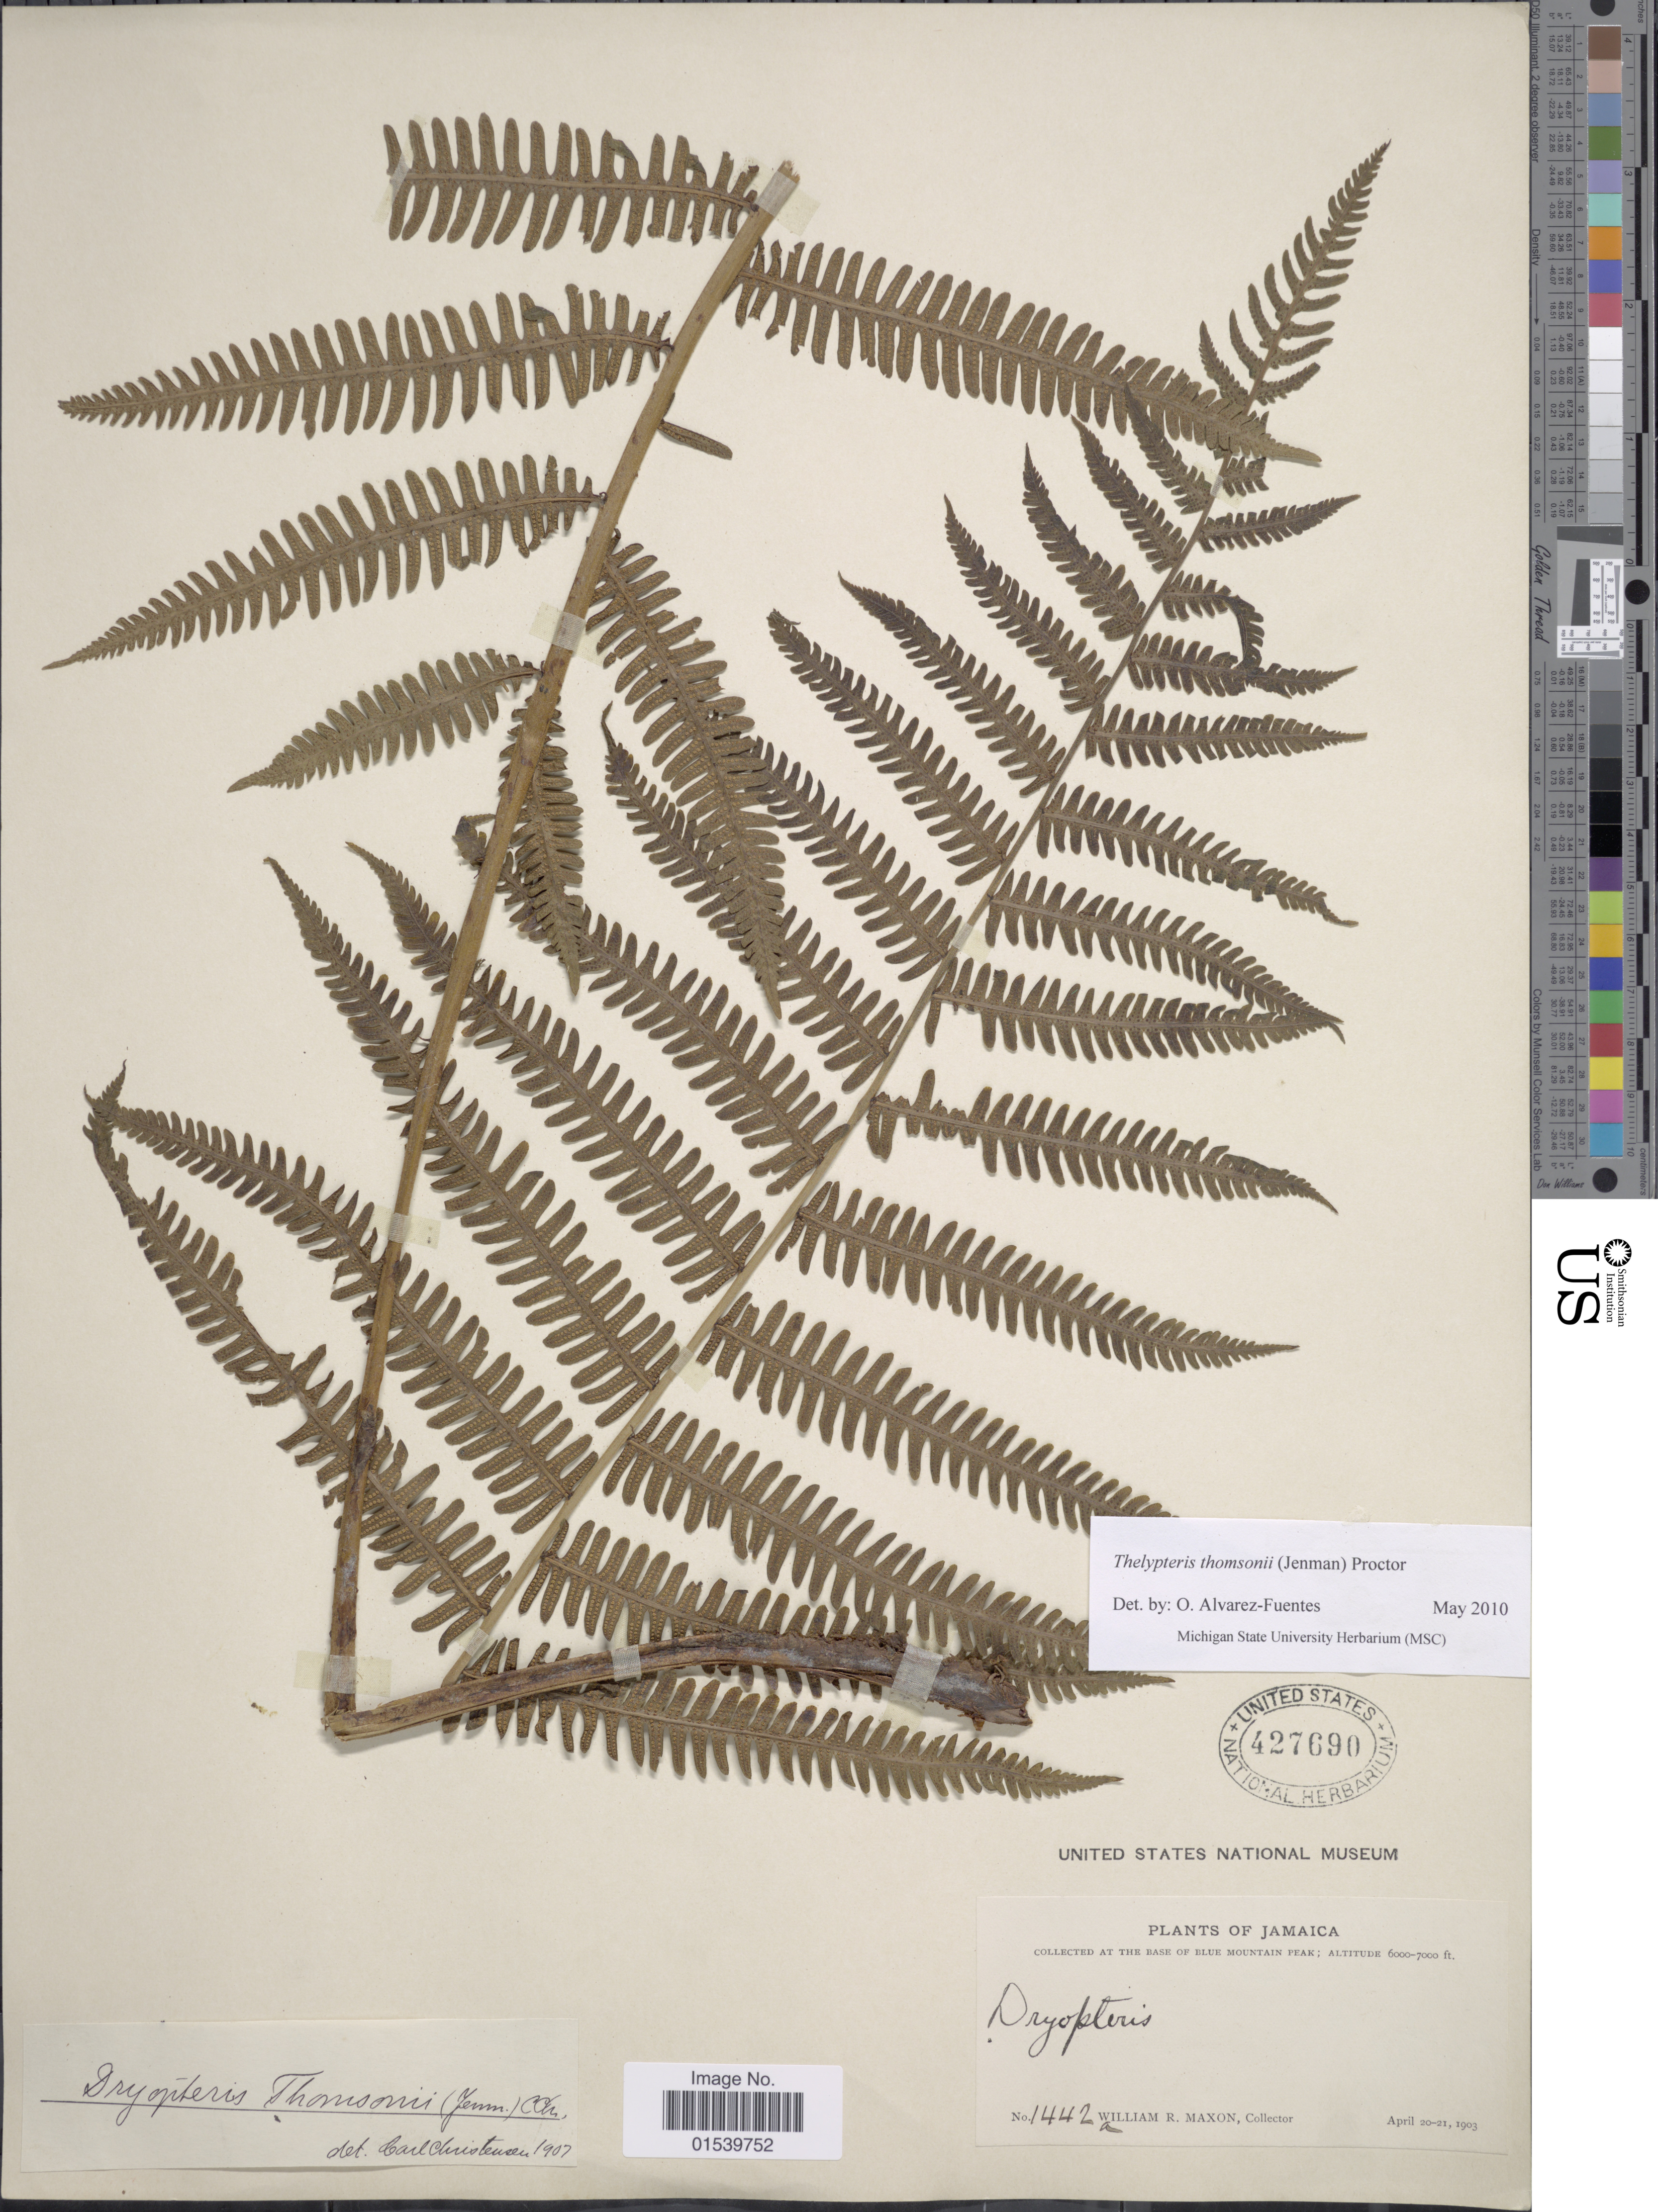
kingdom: Plantae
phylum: Tracheophyta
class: Polypodiopsida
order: Polypodiales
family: Thelypteridaceae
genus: Amauropelta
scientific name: Amauropelta thomsonii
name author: (Jenman) Pic. Serm.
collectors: W. R. Maxon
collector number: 1442a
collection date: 1903-04-20/1903-04-21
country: Jamaica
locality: At the base of Blue Mountains peak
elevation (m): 1829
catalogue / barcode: US 427690